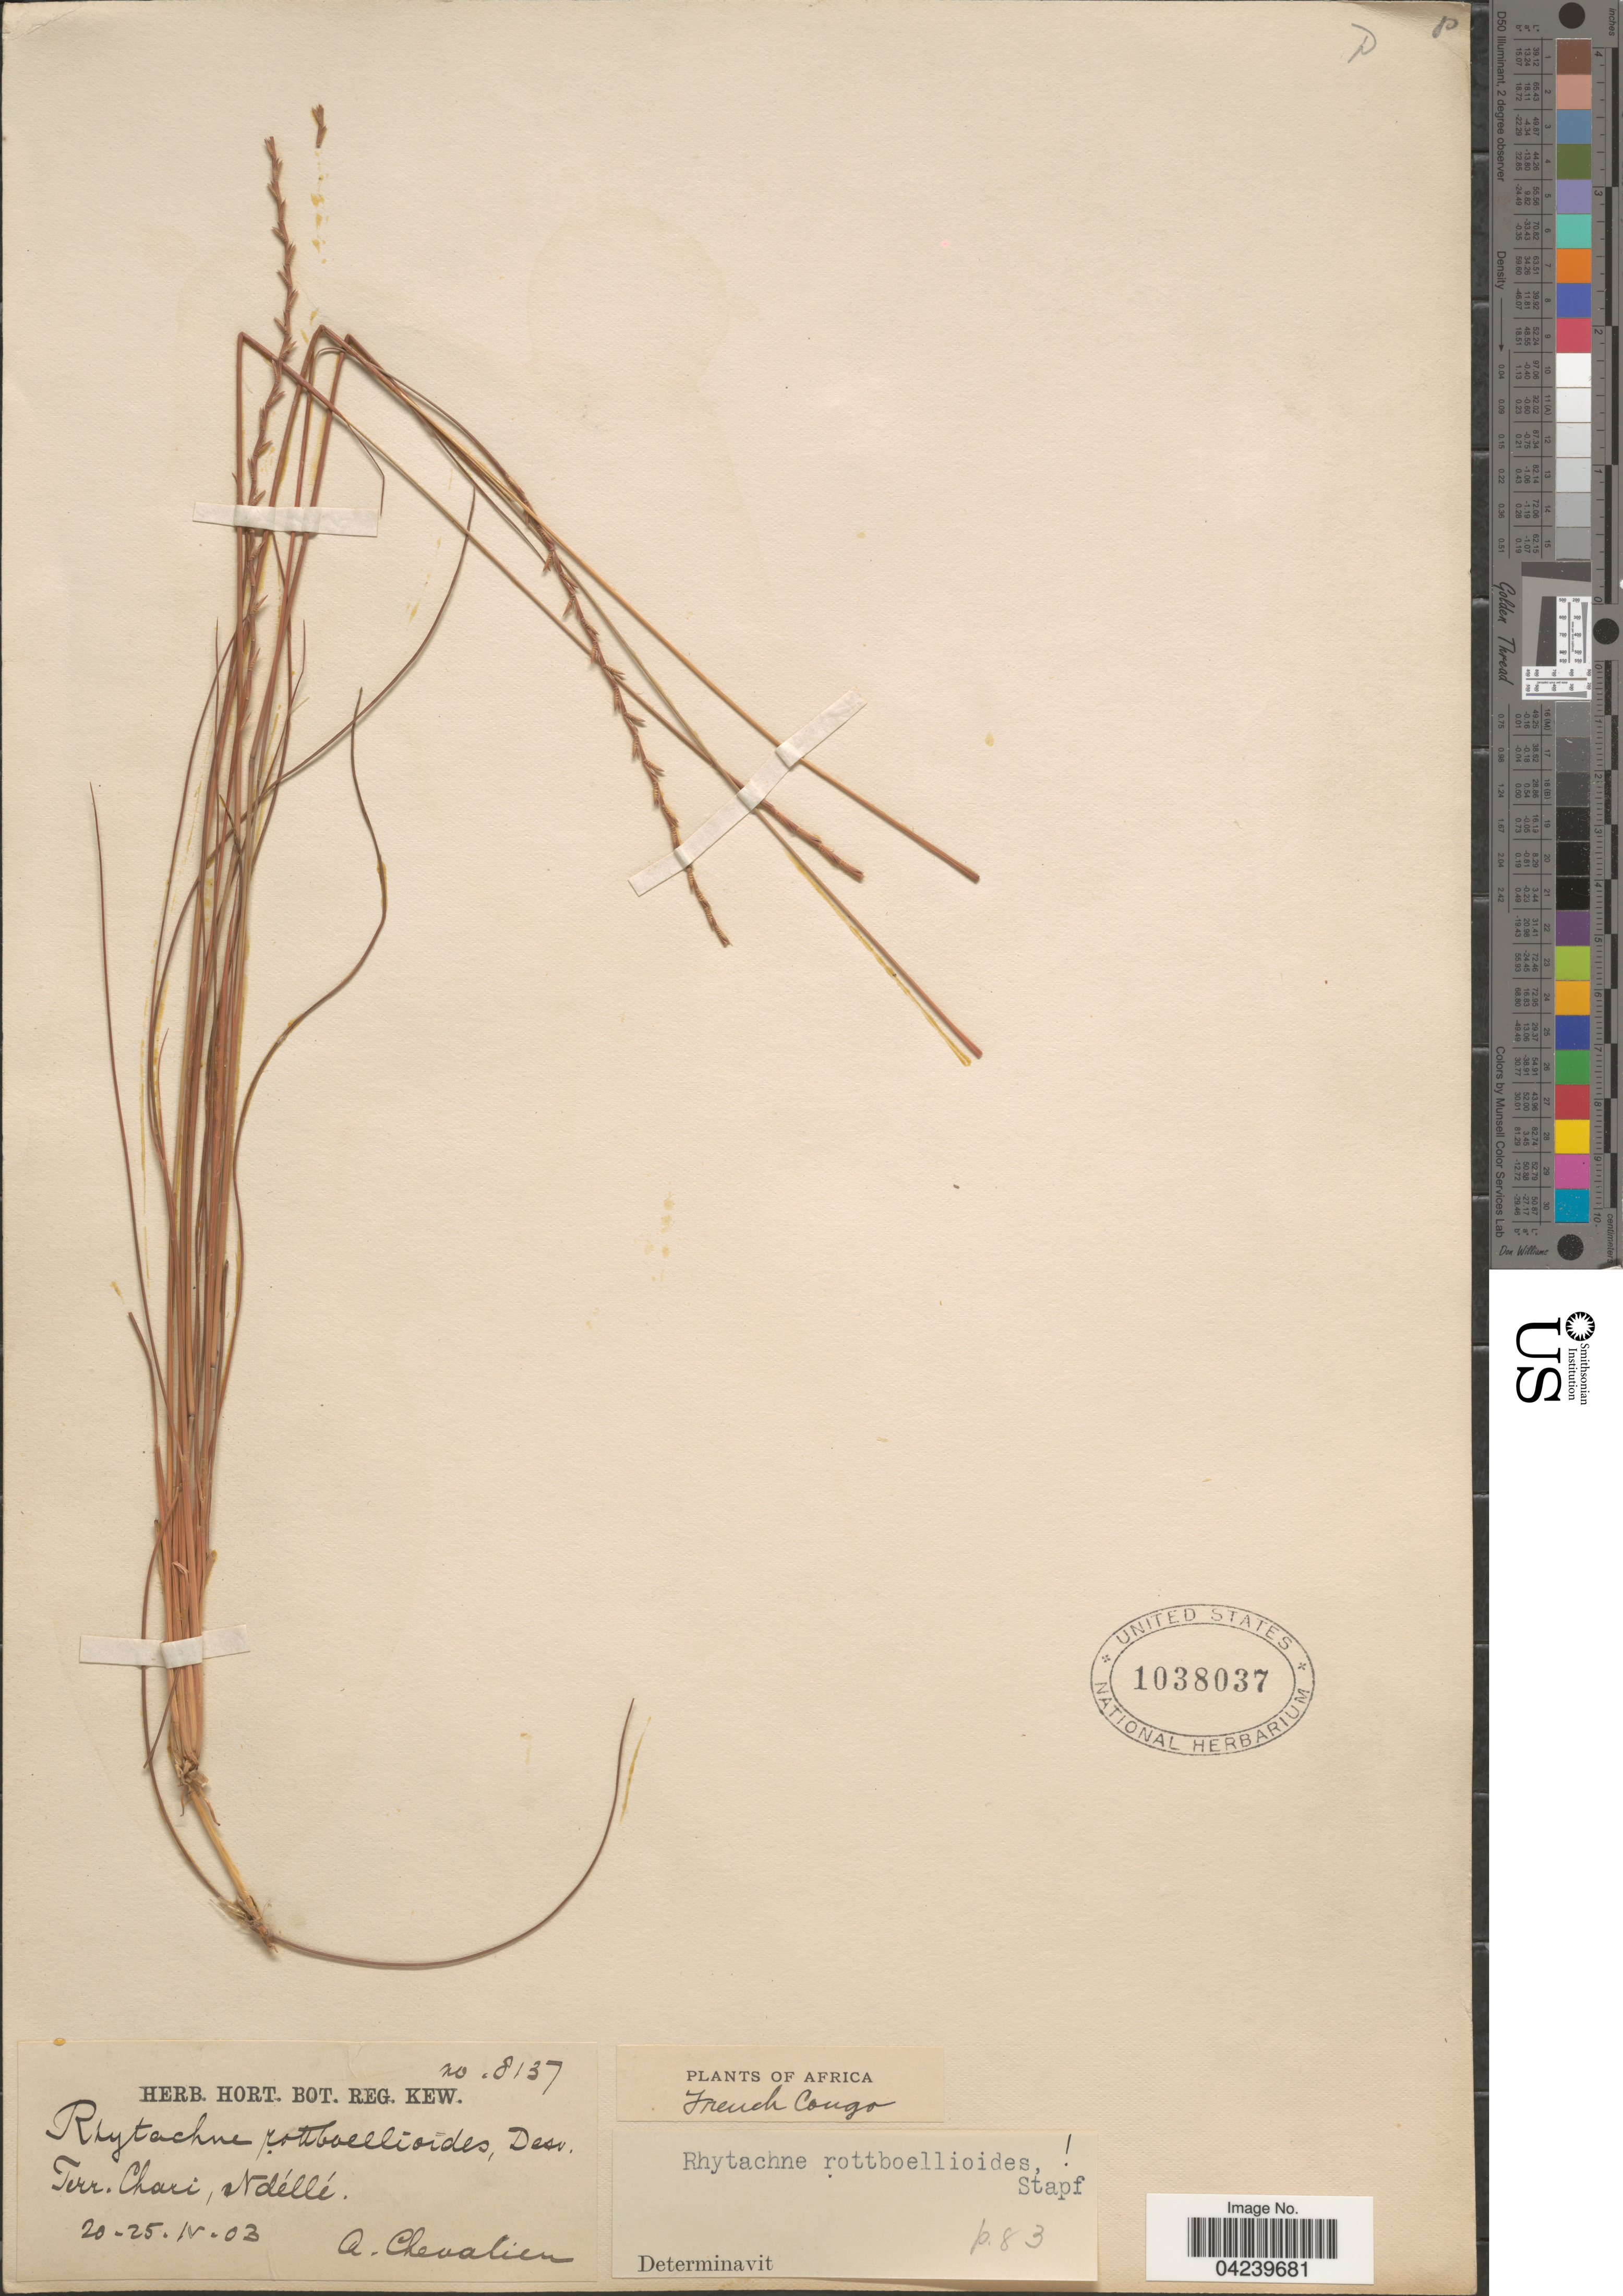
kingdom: Plantae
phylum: Tracheophyta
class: Liliopsida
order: Poales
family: Poaceae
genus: Rhytachne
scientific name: Rhytachne rottboellioides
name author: Desv.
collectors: A. Chevalier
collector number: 8137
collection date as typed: Transcribed d/m/y: 20/4/3 to 25/4/3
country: Congo, Republic of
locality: Terr. Chari, Ndéllé. French Congo.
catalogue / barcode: US 1038037